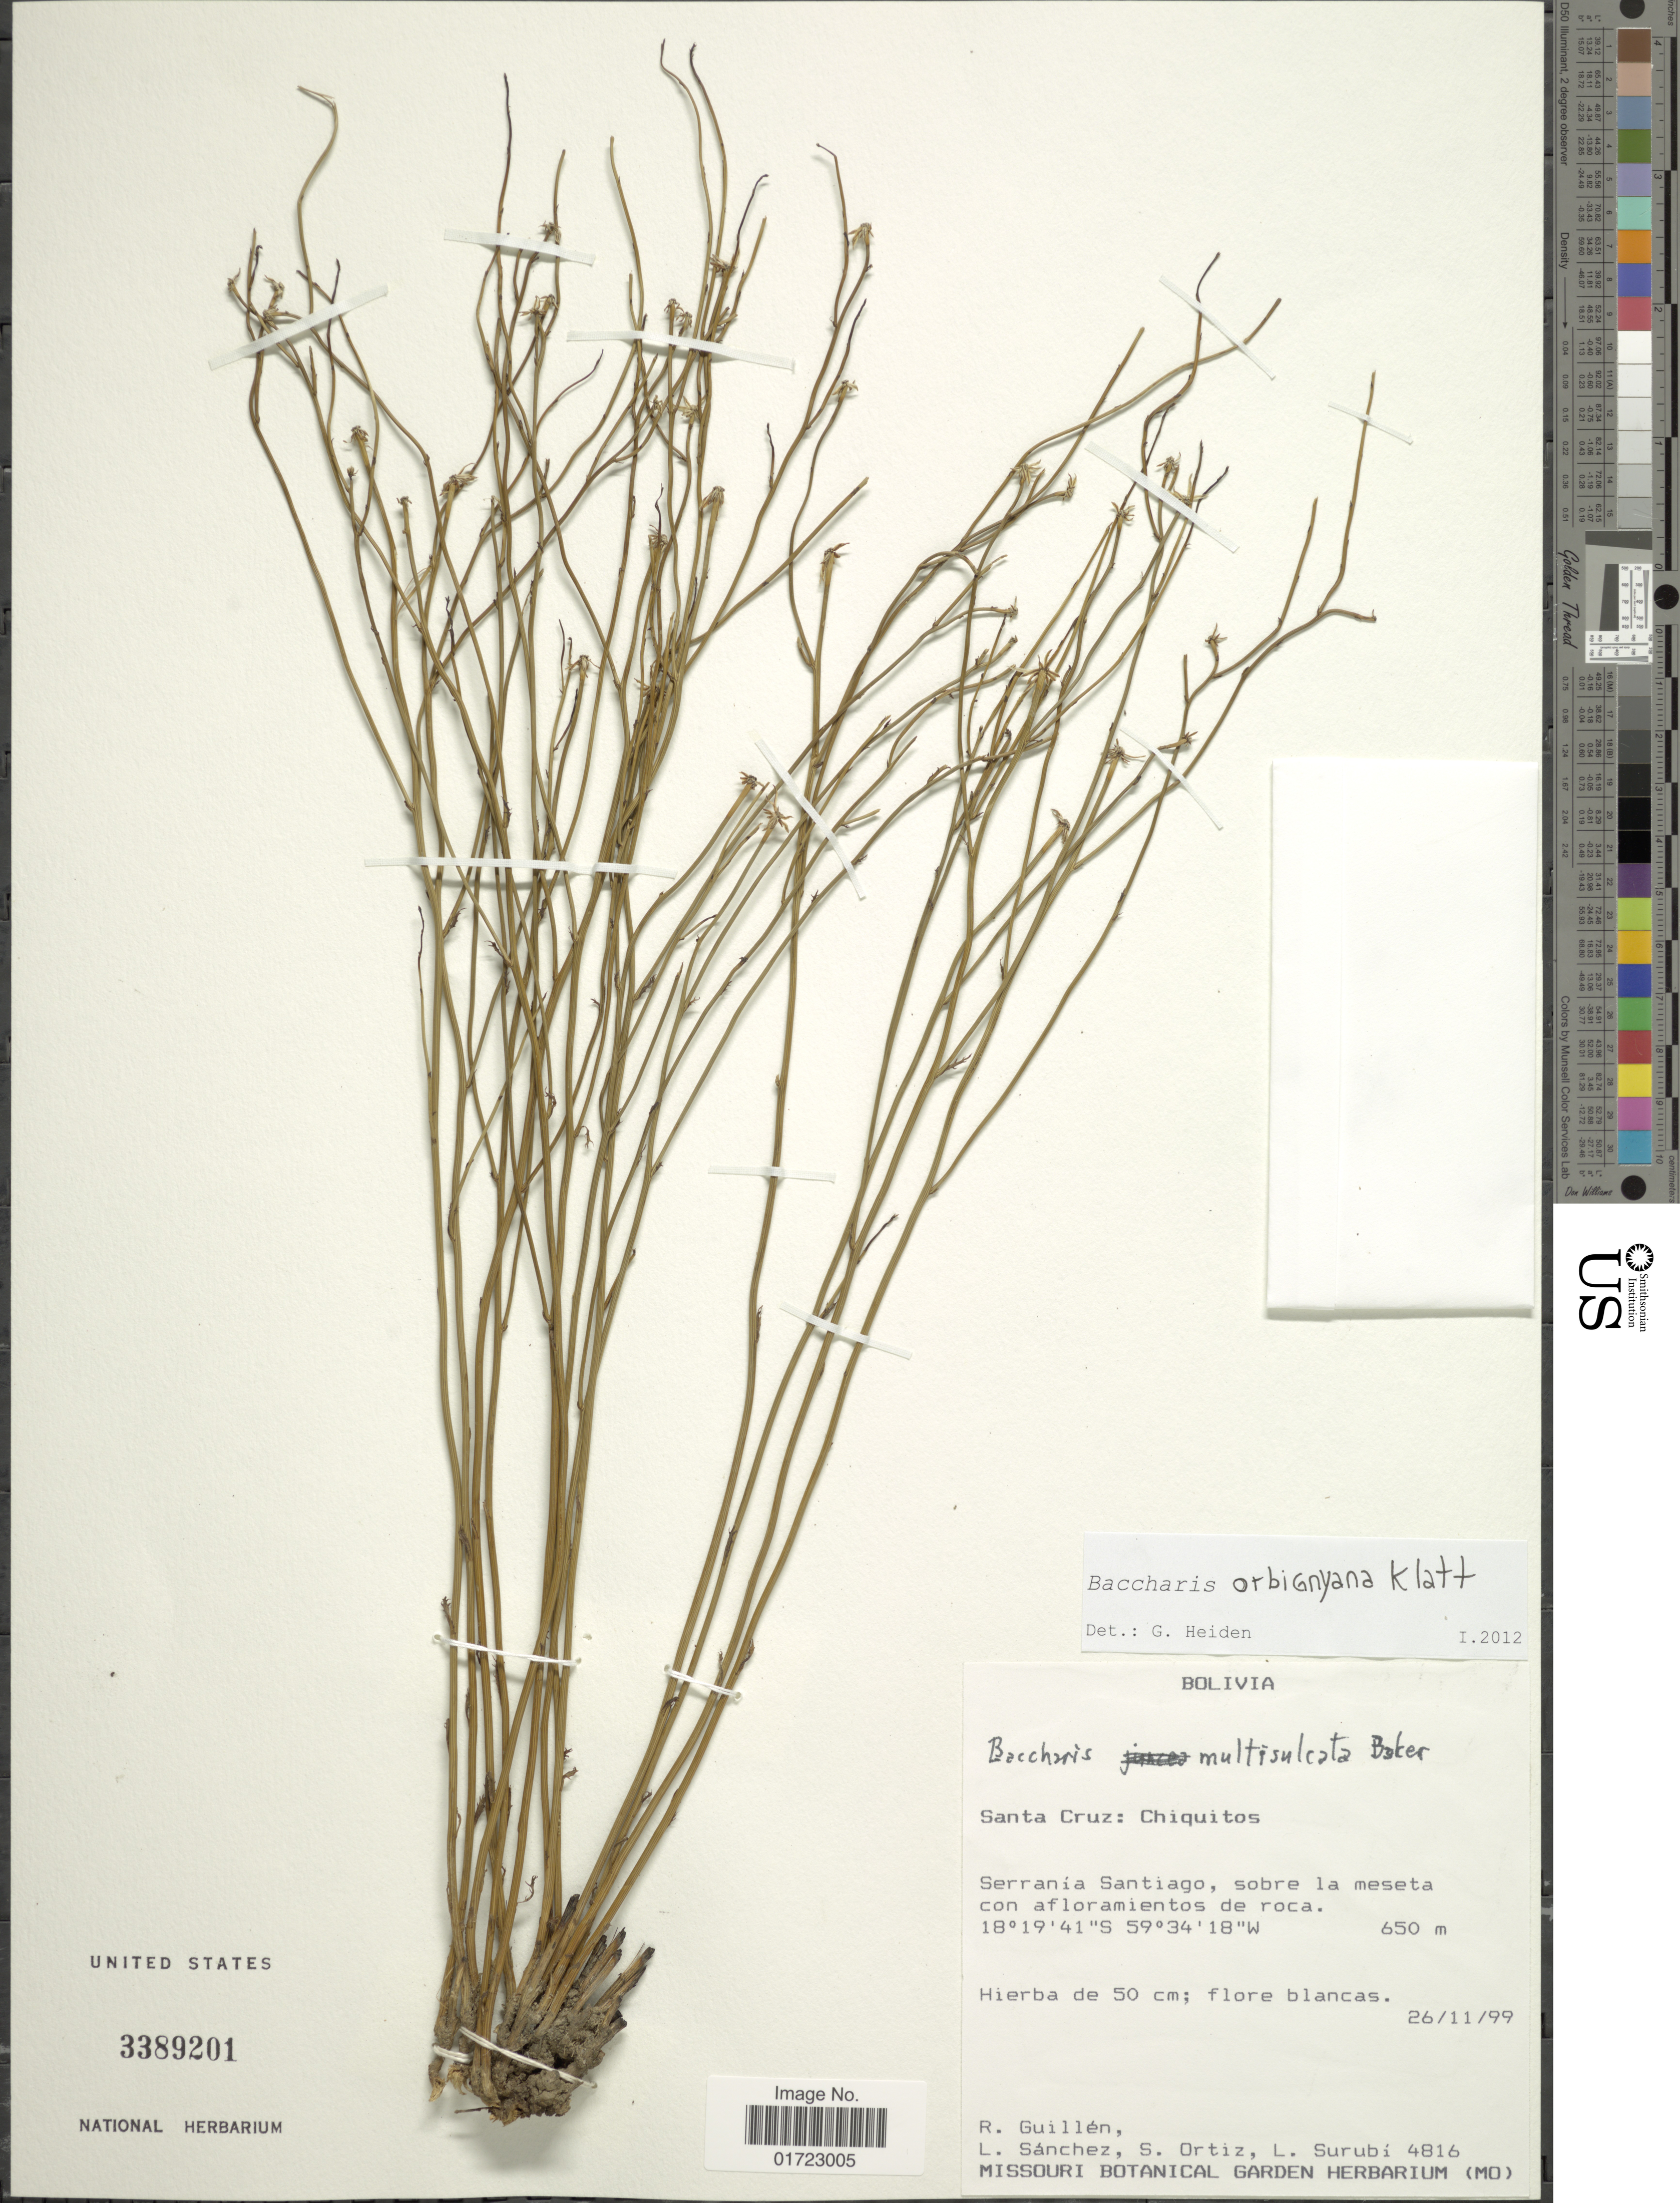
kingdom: Plantae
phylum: Tracheophyta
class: Magnoliopsida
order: Asterales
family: Asteraceae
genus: Baccharis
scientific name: Baccharis orbignyana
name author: Klatt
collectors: R. Guillen, L. Sanchez, S. Ortiz & L. Surubi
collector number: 4816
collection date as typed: Transcribed d/m/y: 26/11/99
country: Bolivia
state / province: Santa Cruz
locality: Chiquitos. Serranía Santiago, sobre la meseta con afloramientos de roca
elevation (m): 650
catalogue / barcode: US 3389201